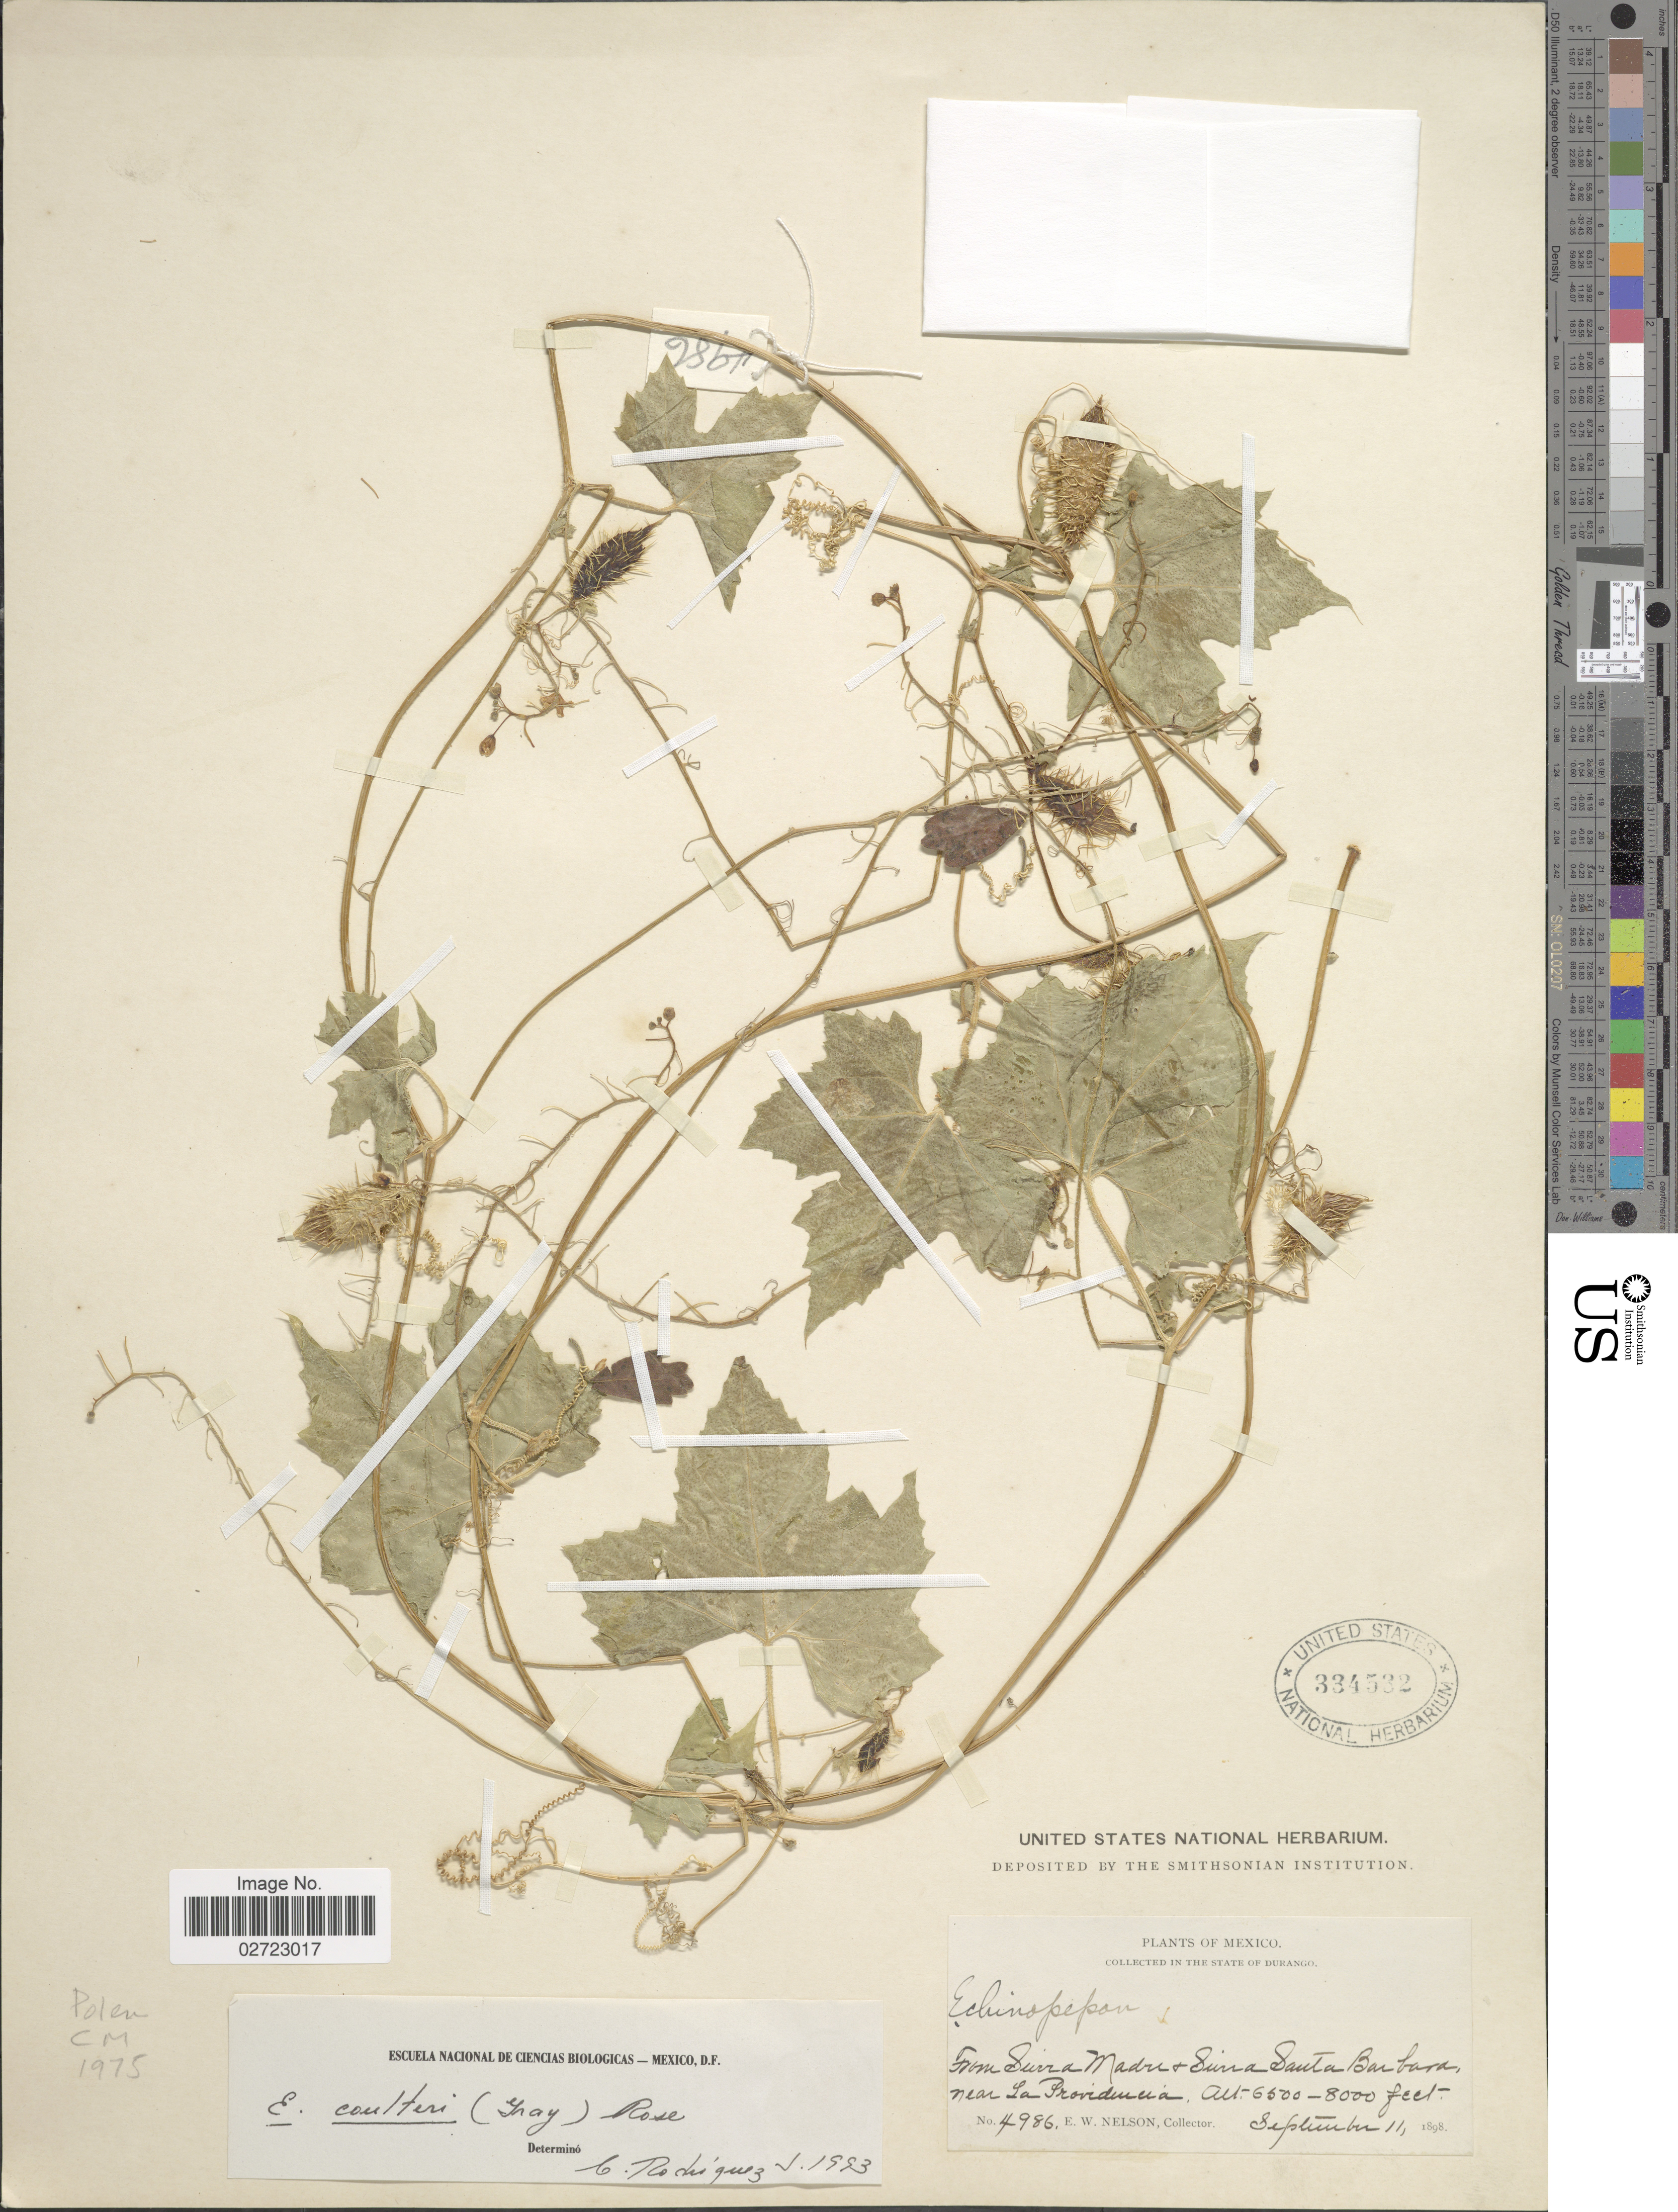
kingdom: Plantae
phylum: Tracheophyta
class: Magnoliopsida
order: Cucurbitales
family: Cucurbitaceae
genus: Echinopepon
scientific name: Echinopepon coulteri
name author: (A. Gray) Rose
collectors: E. W. Nelson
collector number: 4986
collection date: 1898-09-11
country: Mexico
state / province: Durango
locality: From Sierra Madre & Sierra Santa Barbara, near La Providencia.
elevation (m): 1981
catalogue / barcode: US 334532